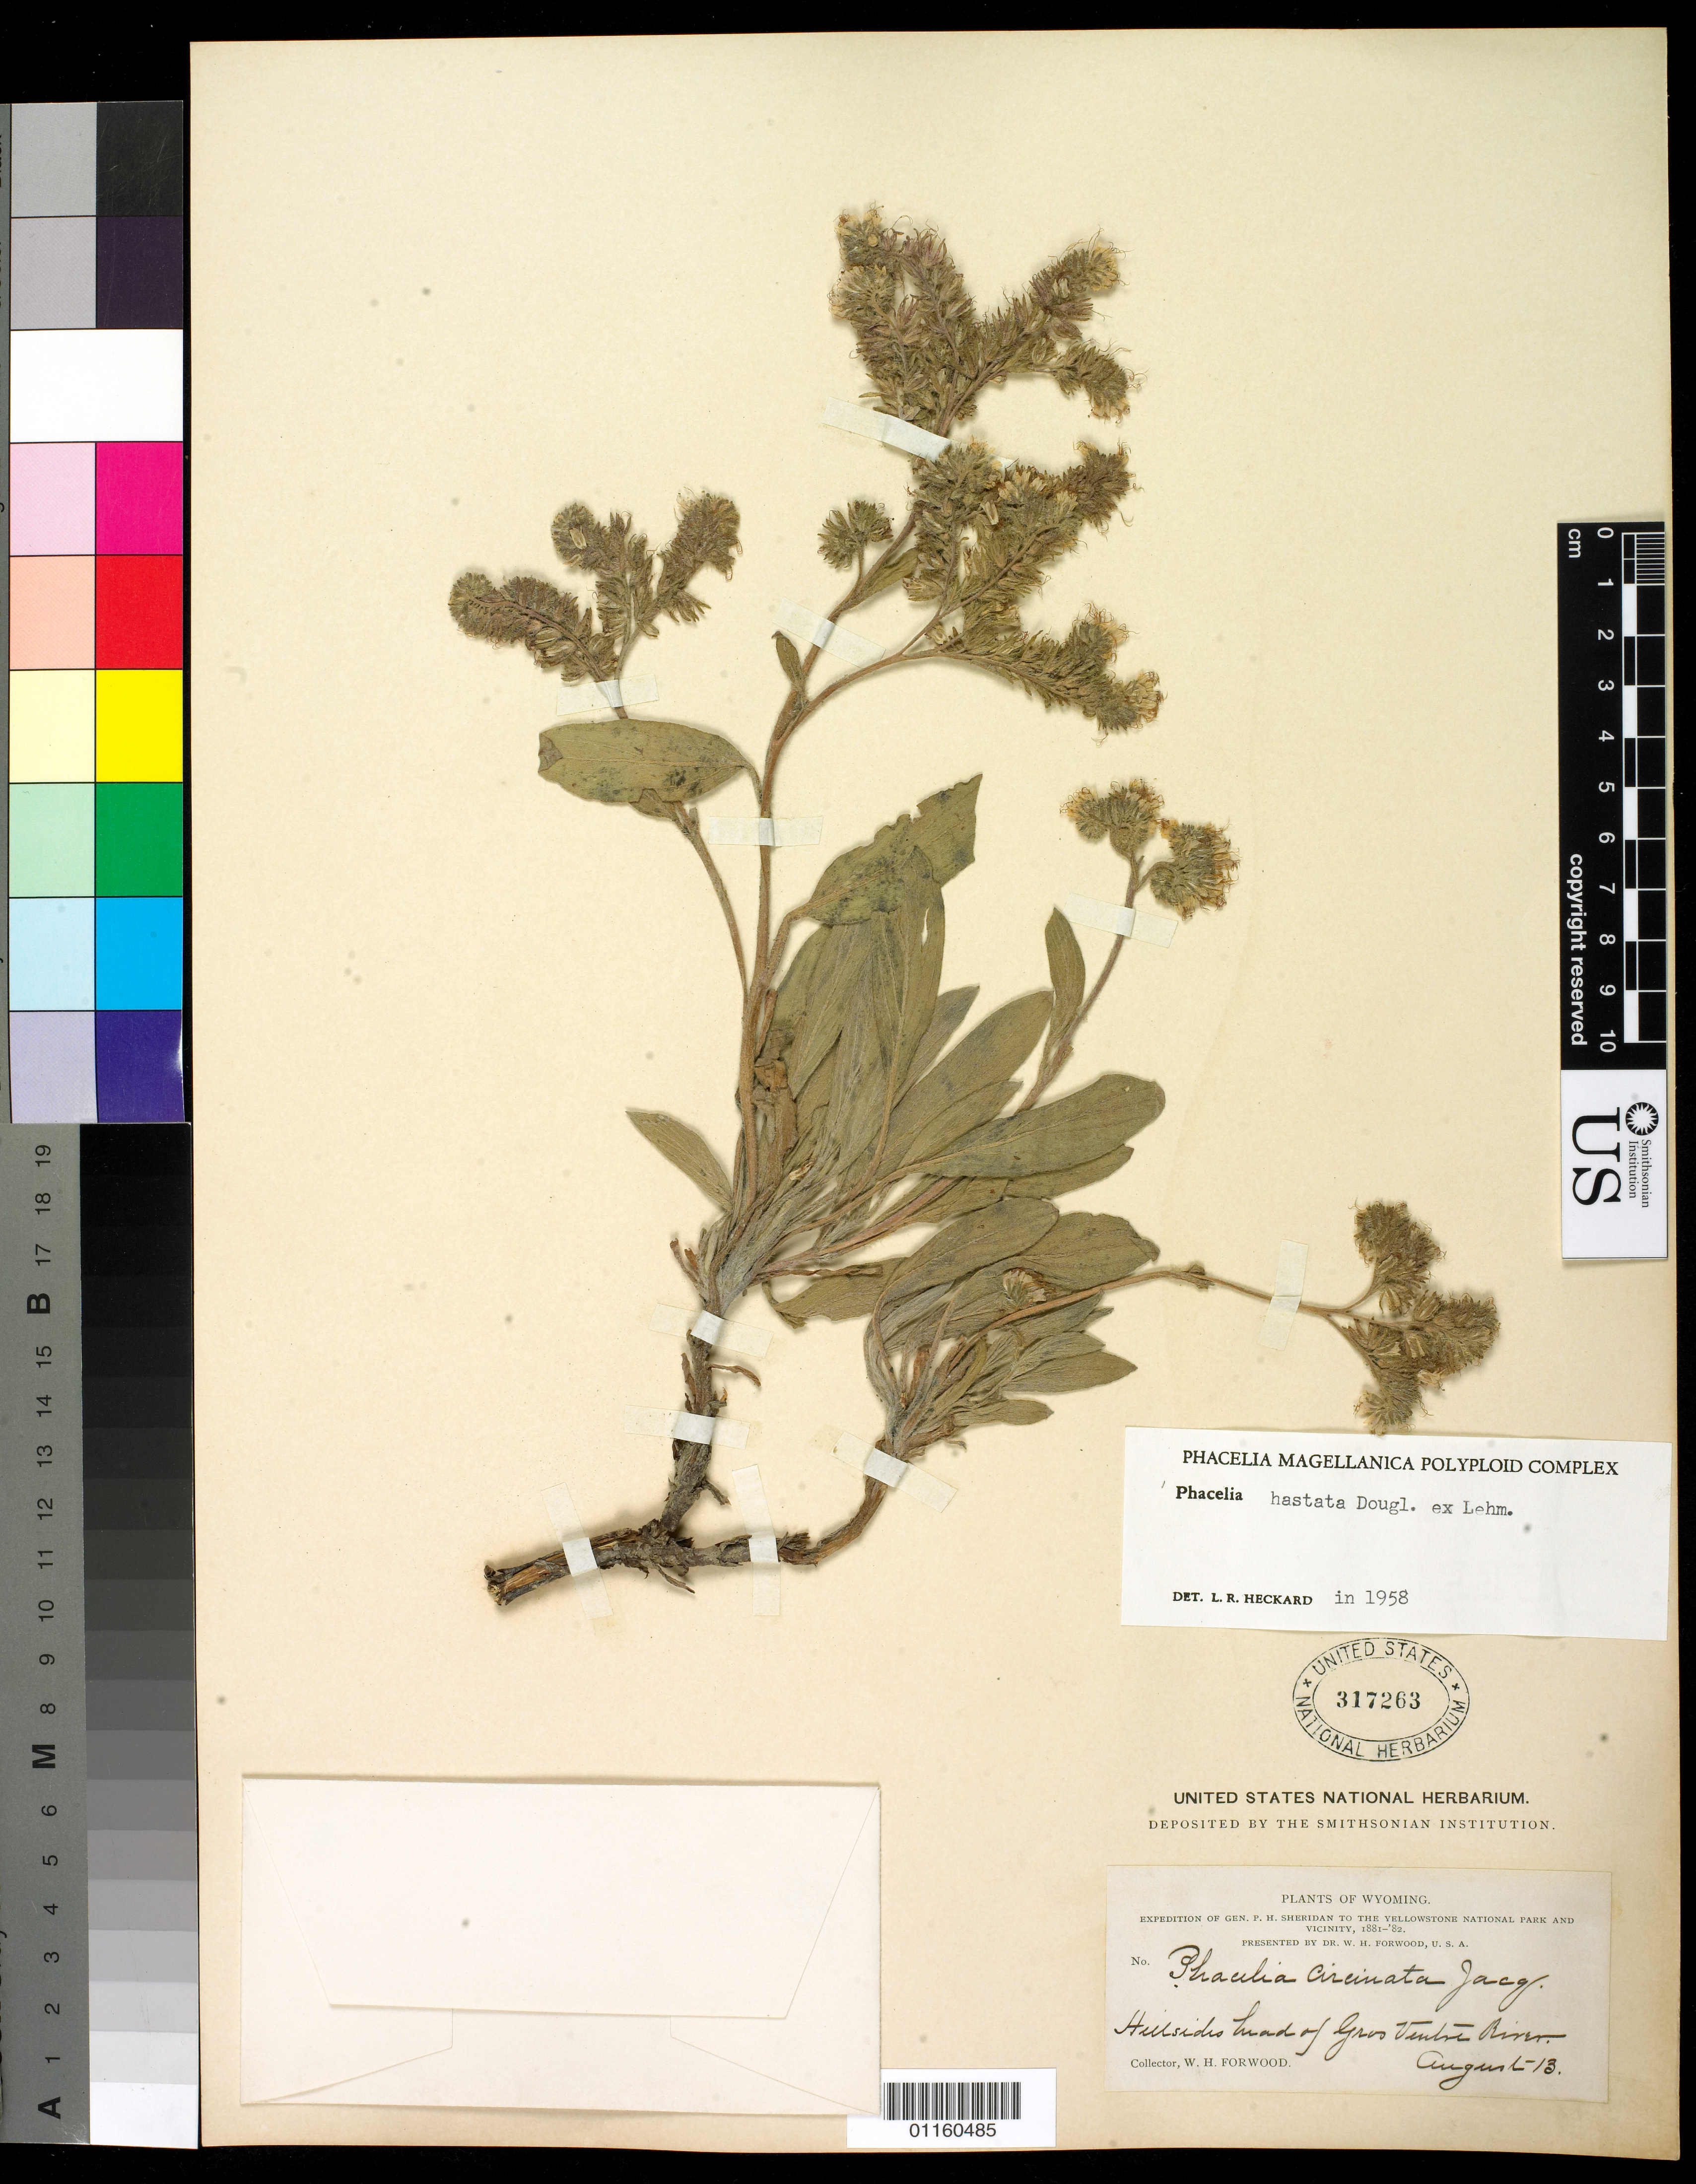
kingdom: Plantae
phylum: Tracheophyta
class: Magnoliopsida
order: Boraginales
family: Hydrophyllaceae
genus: Phacelia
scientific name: Phacelia hastata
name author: Douglas ex Lehm.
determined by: Heckard, Lawrence R.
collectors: W. Forwood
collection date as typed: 13 Aug 1881 or 13 Aug 1882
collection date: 1881-08-13 or 1882-08-13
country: United States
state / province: Wyoming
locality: Hillsedes head of Gros Ventre River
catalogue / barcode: US 317263